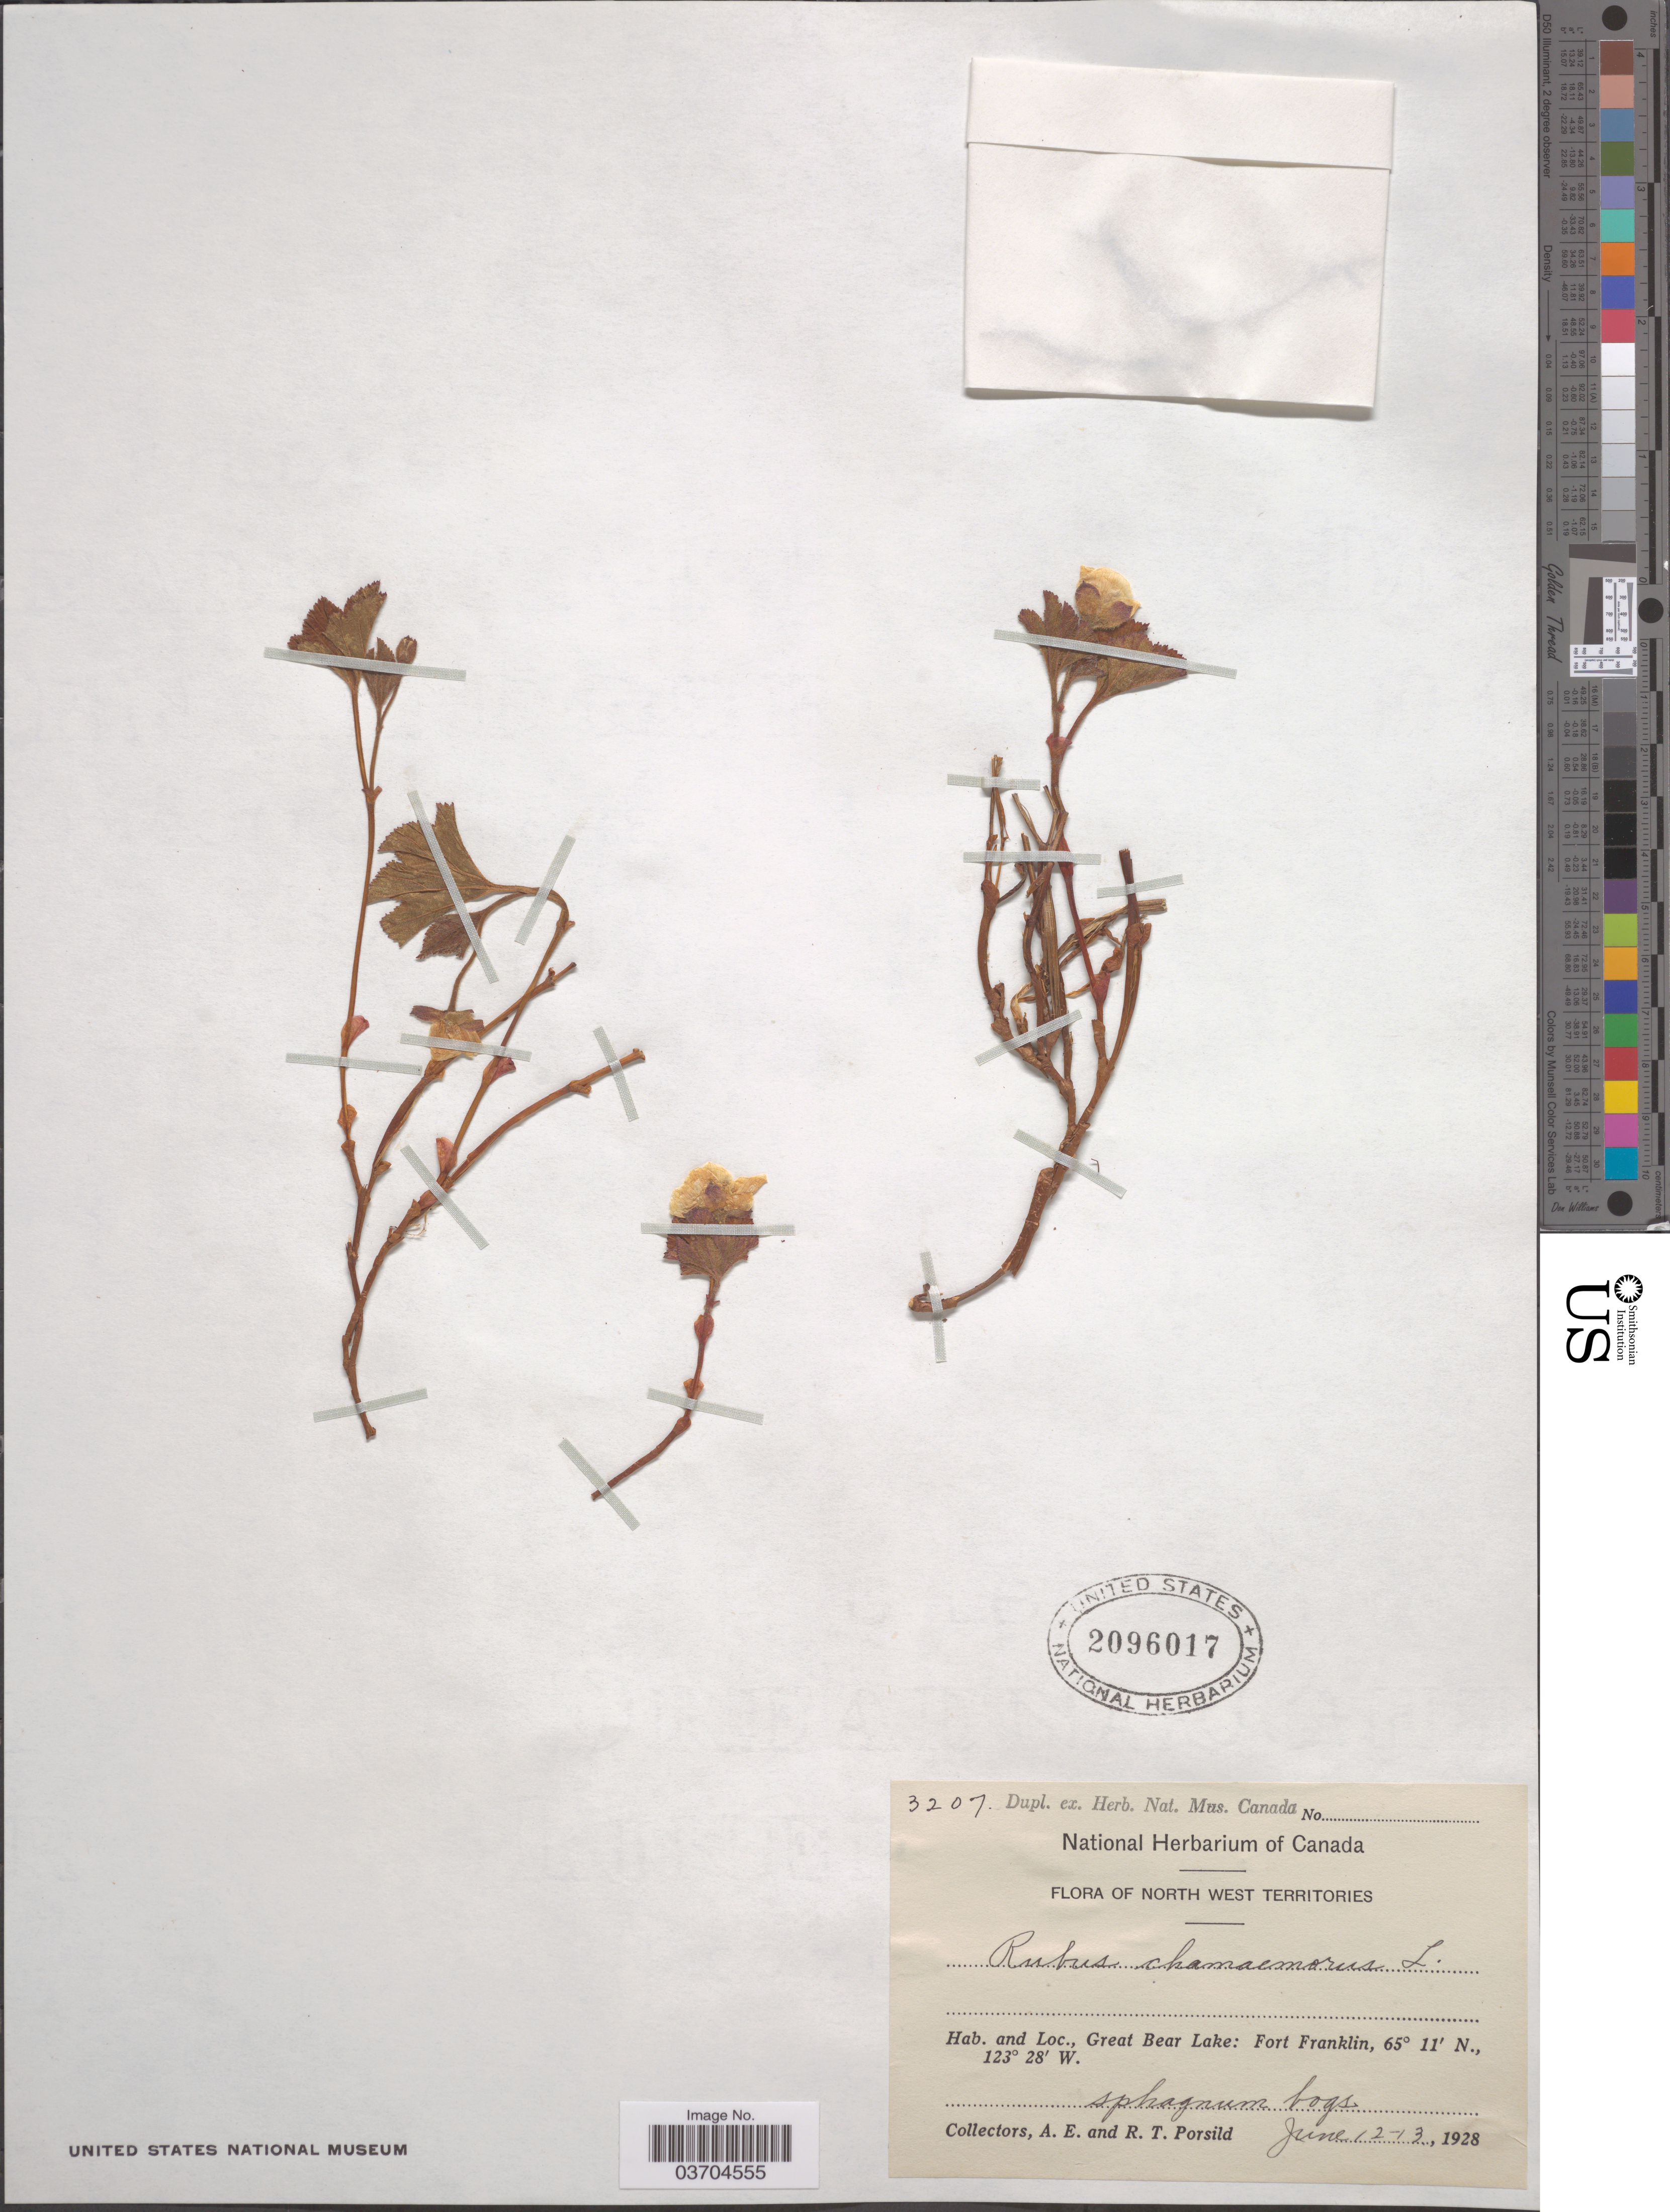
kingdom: Plantae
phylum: Tracheophyta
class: Magnoliopsida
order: Rosales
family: Rosaceae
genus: Rubus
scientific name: Rubus chamaemorus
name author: L.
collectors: A. E. Porsild & R. T. Porsild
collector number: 3207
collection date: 1928-06-12/1928-06-13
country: Canada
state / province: Northwest Territories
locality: Great Bear Lake: Fort Franklin.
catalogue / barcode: US 2096017